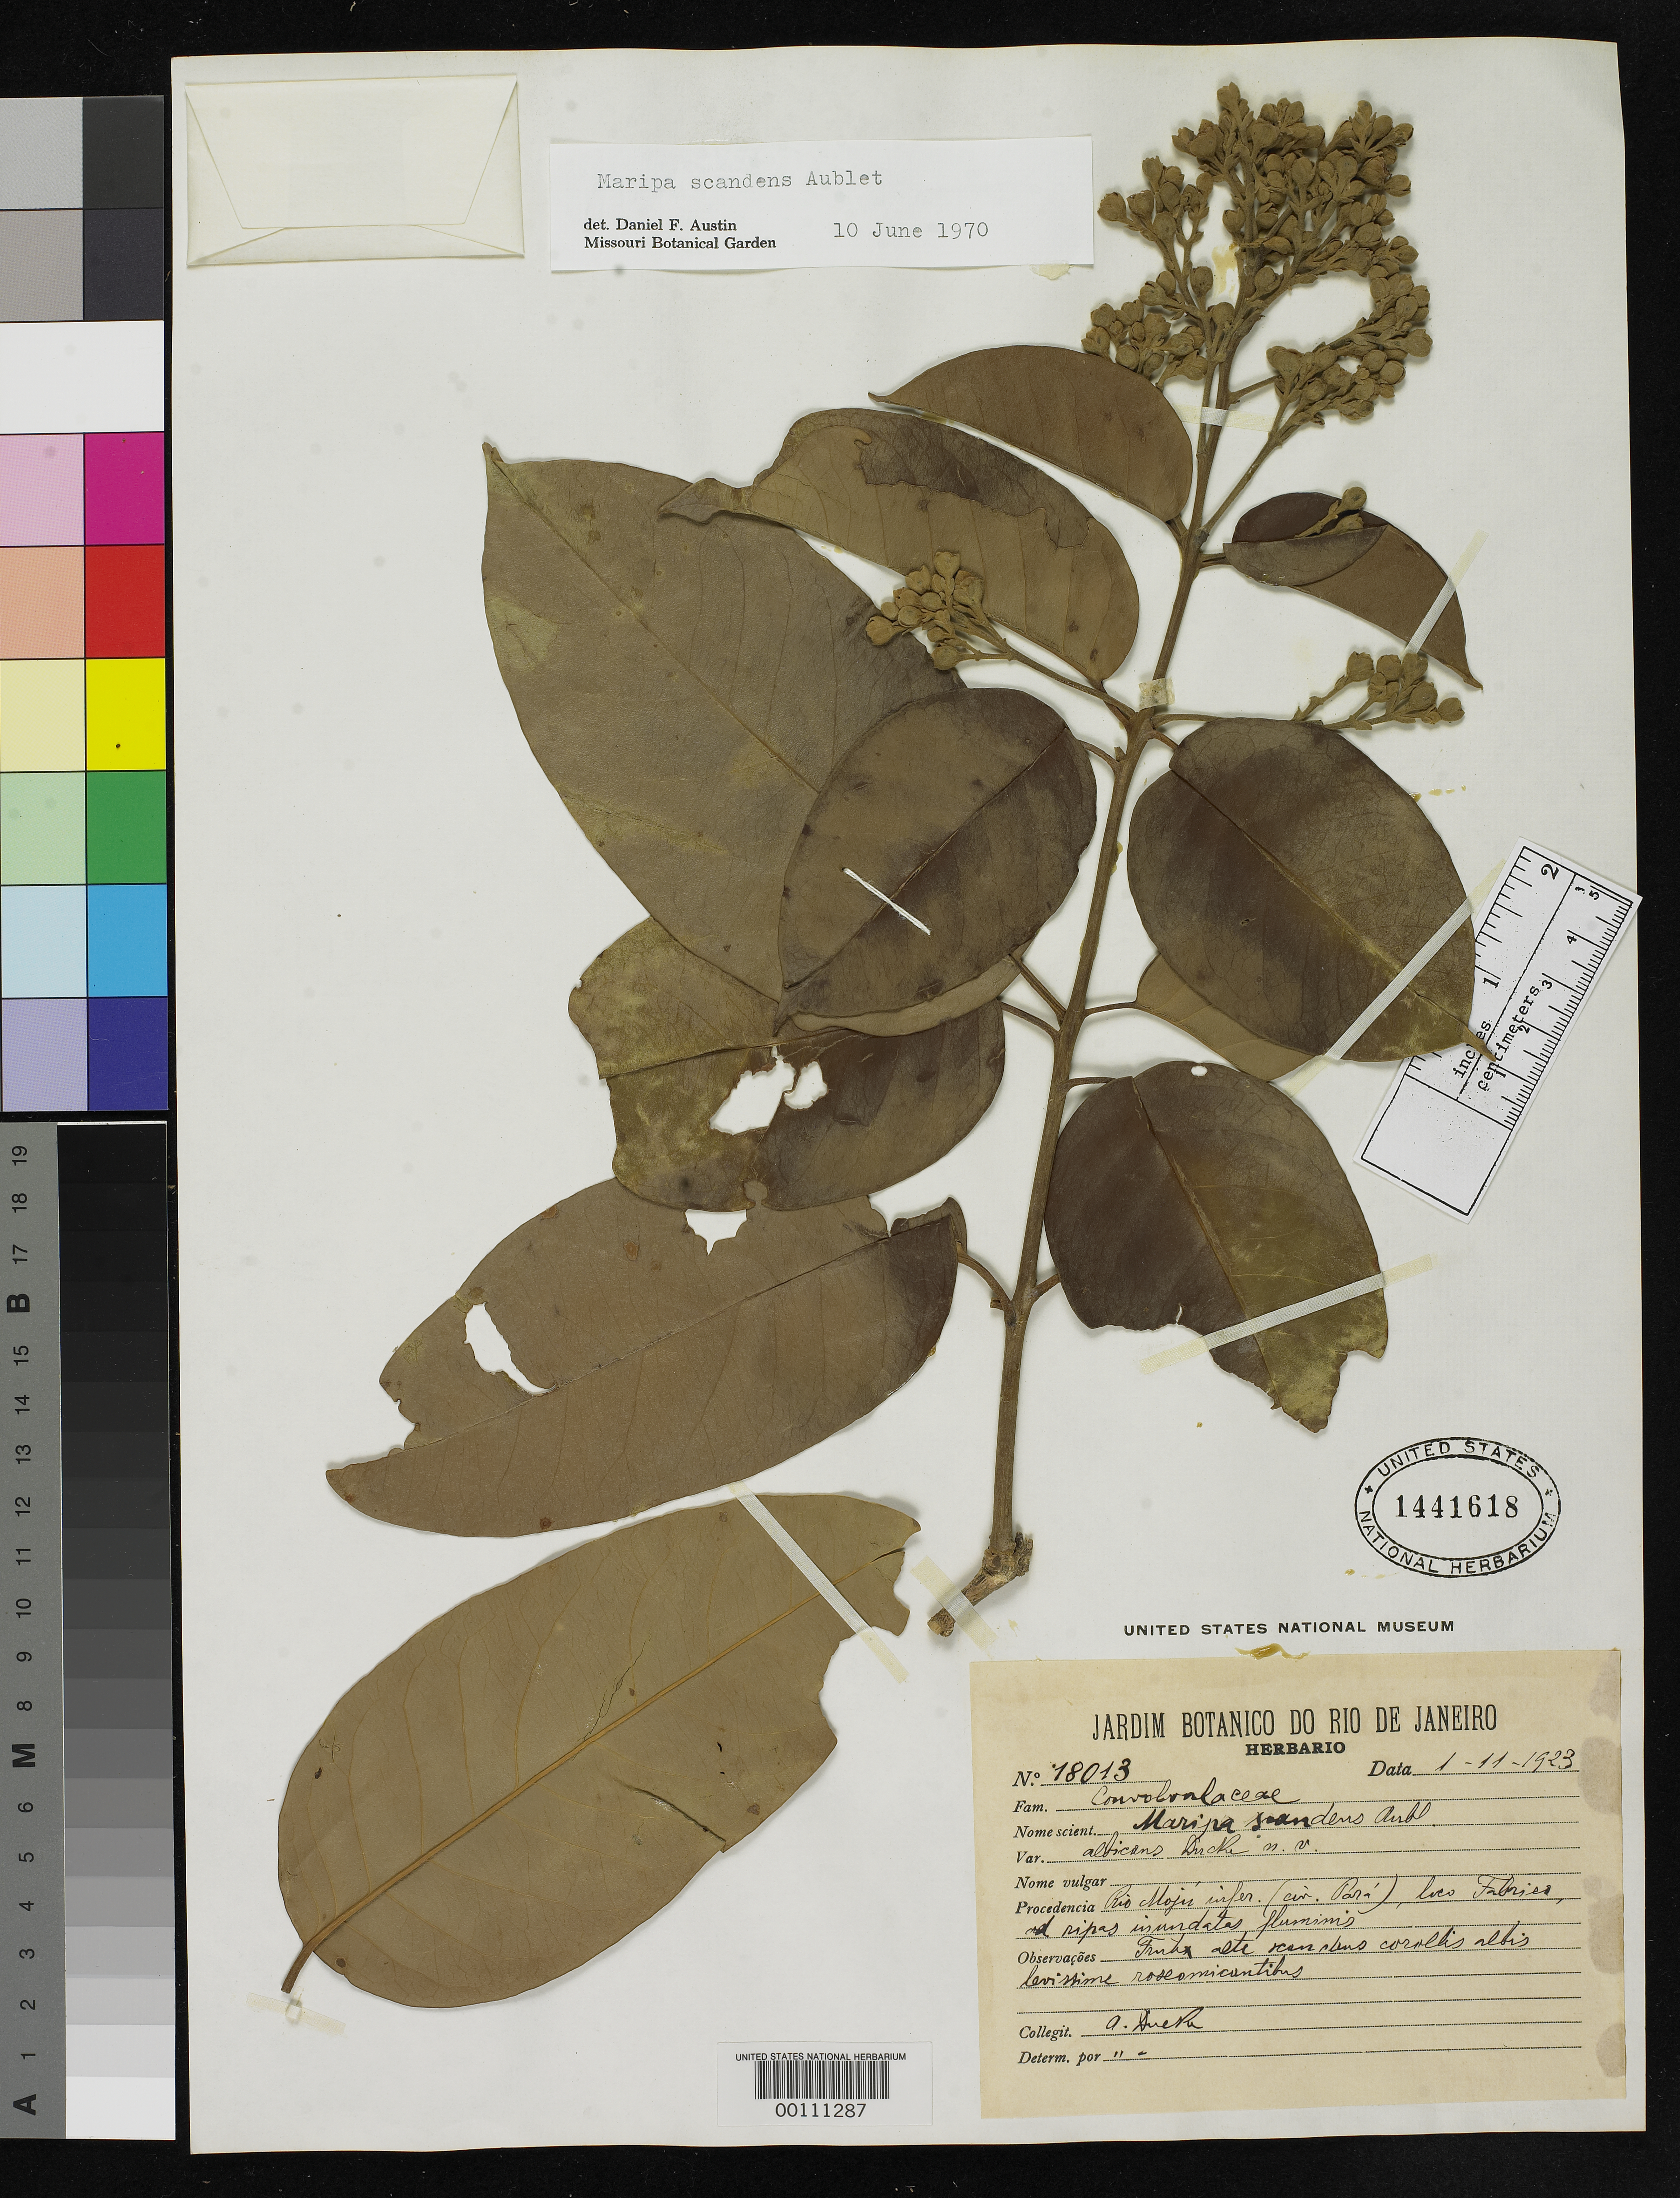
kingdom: Plantae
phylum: Tracheophyta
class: Magnoliopsida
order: Solanales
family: Convolvulaceae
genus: Maripa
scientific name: Maripa scandens var. albicans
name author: Ducke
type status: Isotype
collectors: A. Ducke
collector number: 18013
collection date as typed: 1923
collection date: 1923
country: Brazil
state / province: Pará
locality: Rio Mojer.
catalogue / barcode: US 1441618